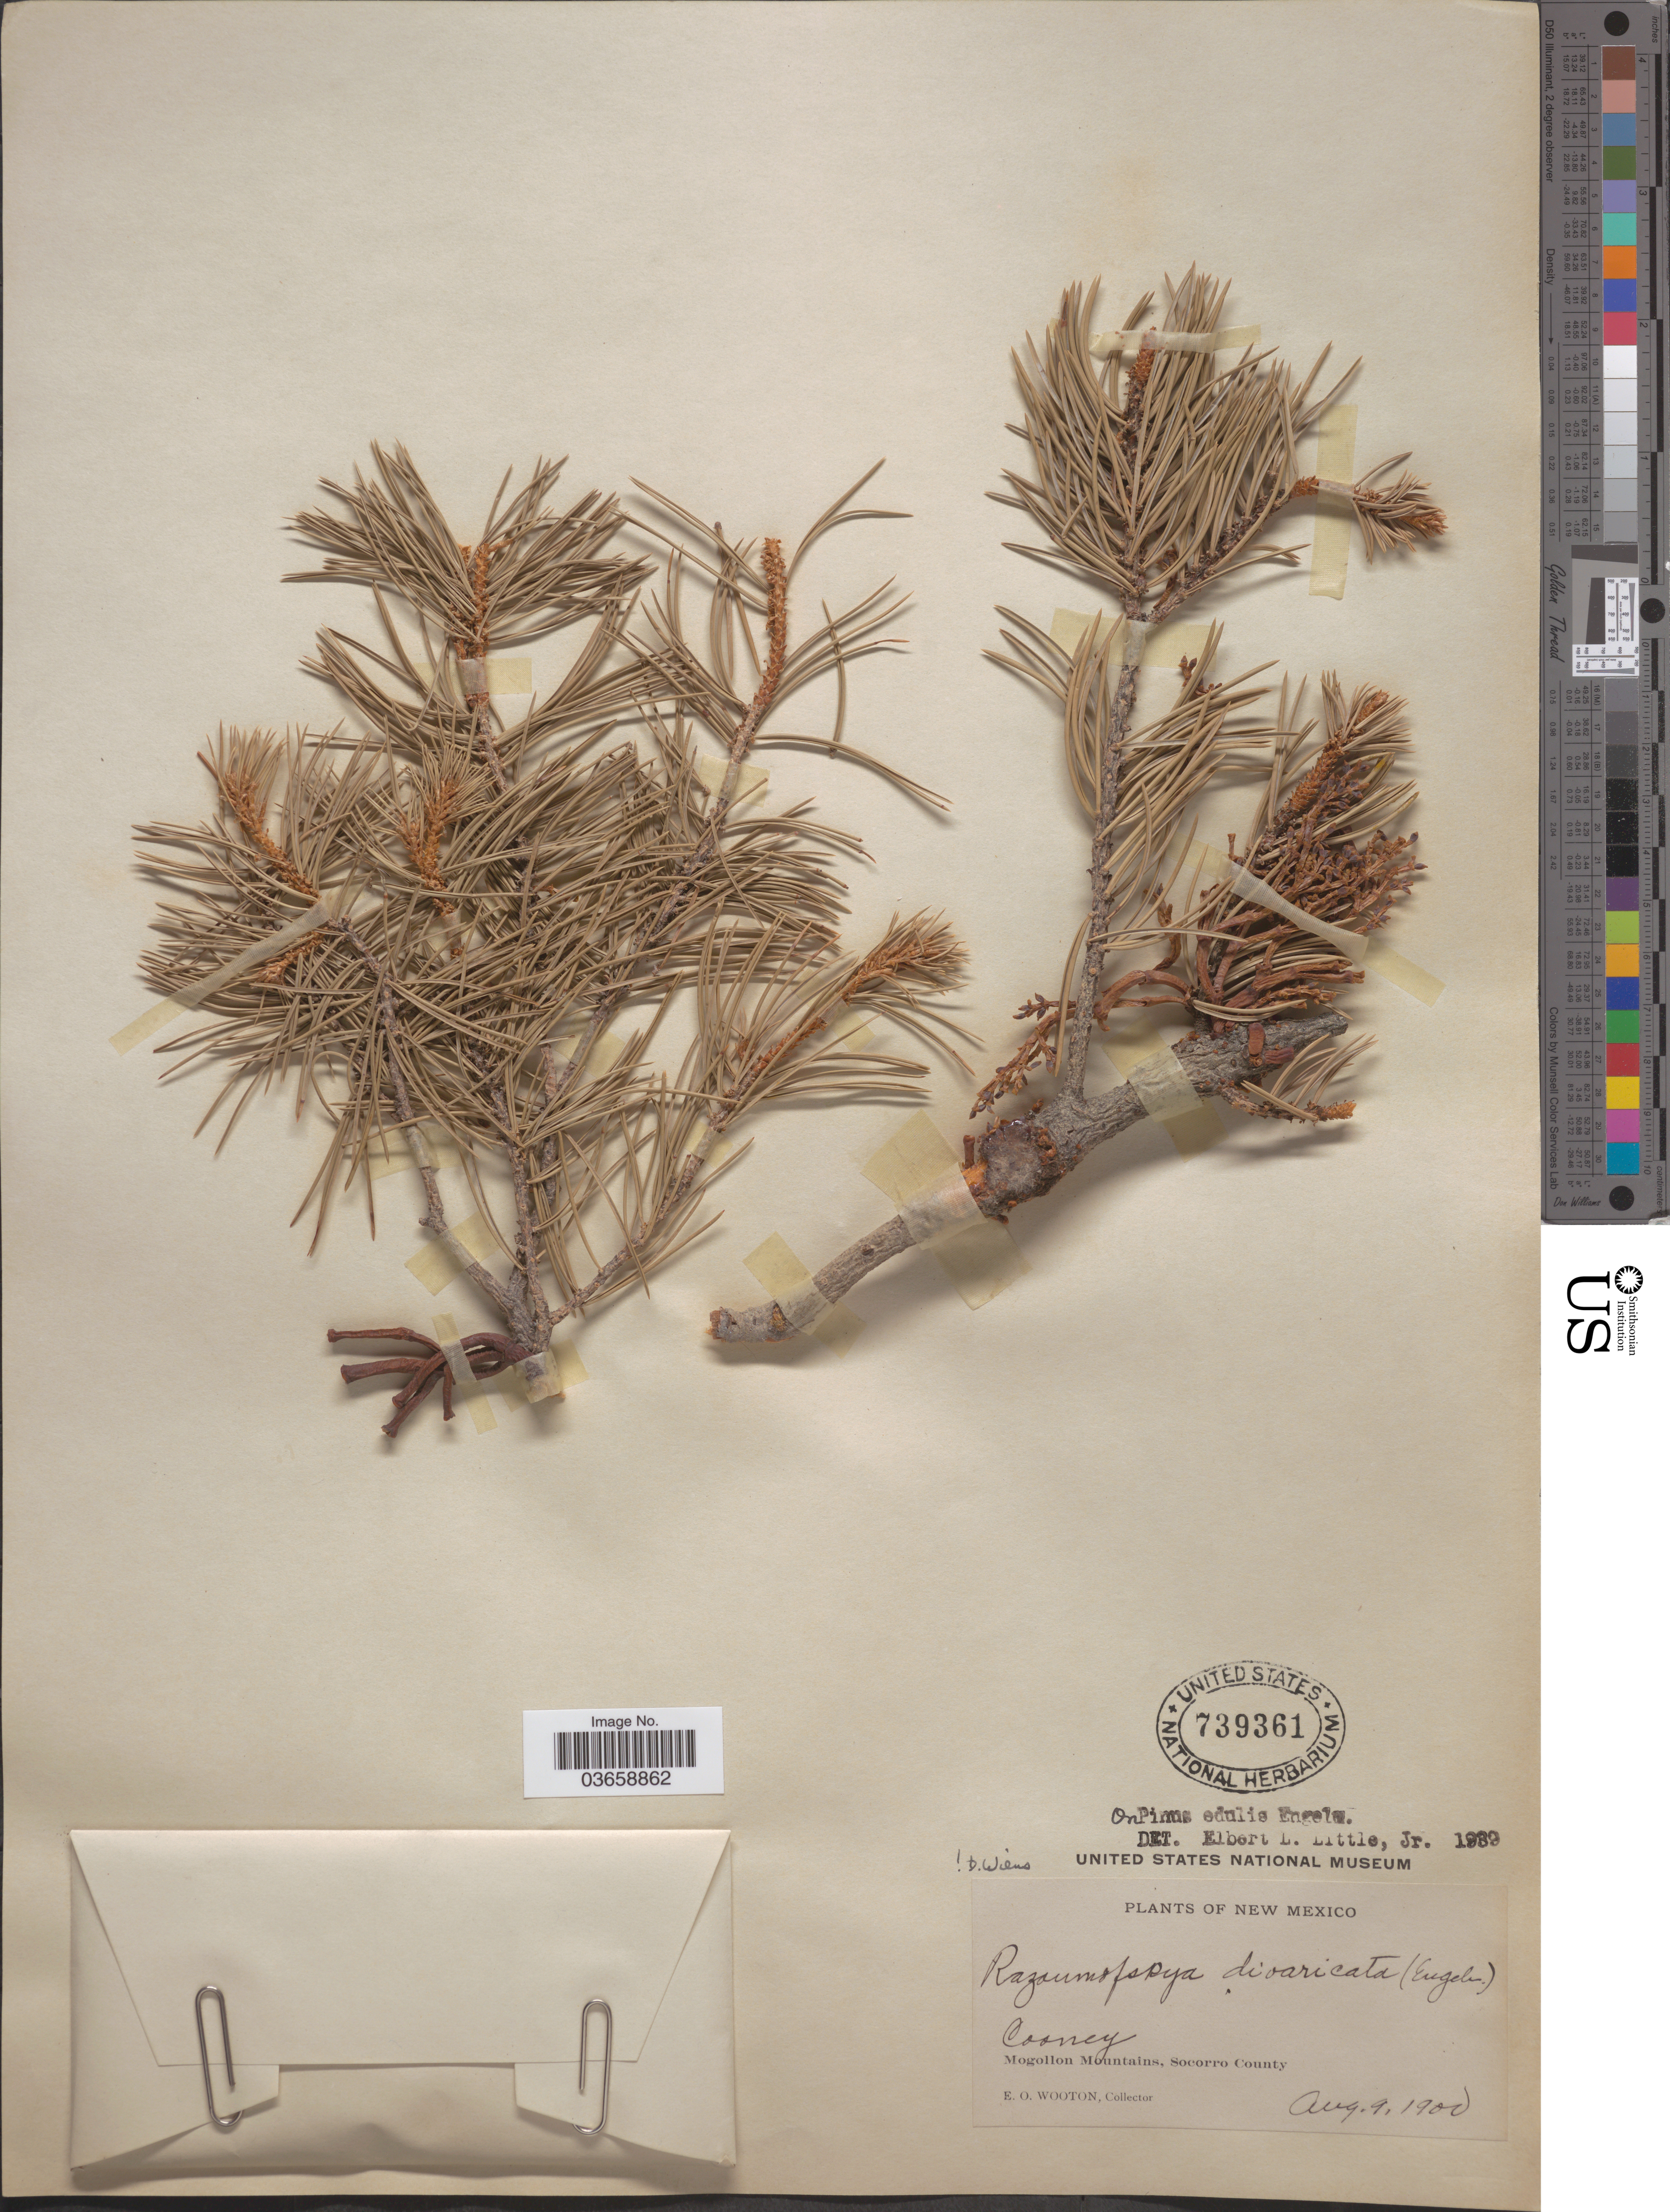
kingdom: Plantae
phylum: Tracheophyta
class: Magnoliopsida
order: Santalales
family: Viscaceae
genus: Arceuthobium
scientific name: Arceuthobium campylopodum f. divaricatum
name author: (Engelm.) L.S. Gill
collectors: E. O. Wooton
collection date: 1900-08-09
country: United States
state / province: New Mexico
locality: Cooney. Mogollon Mountains, Socorro County.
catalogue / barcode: US 739361